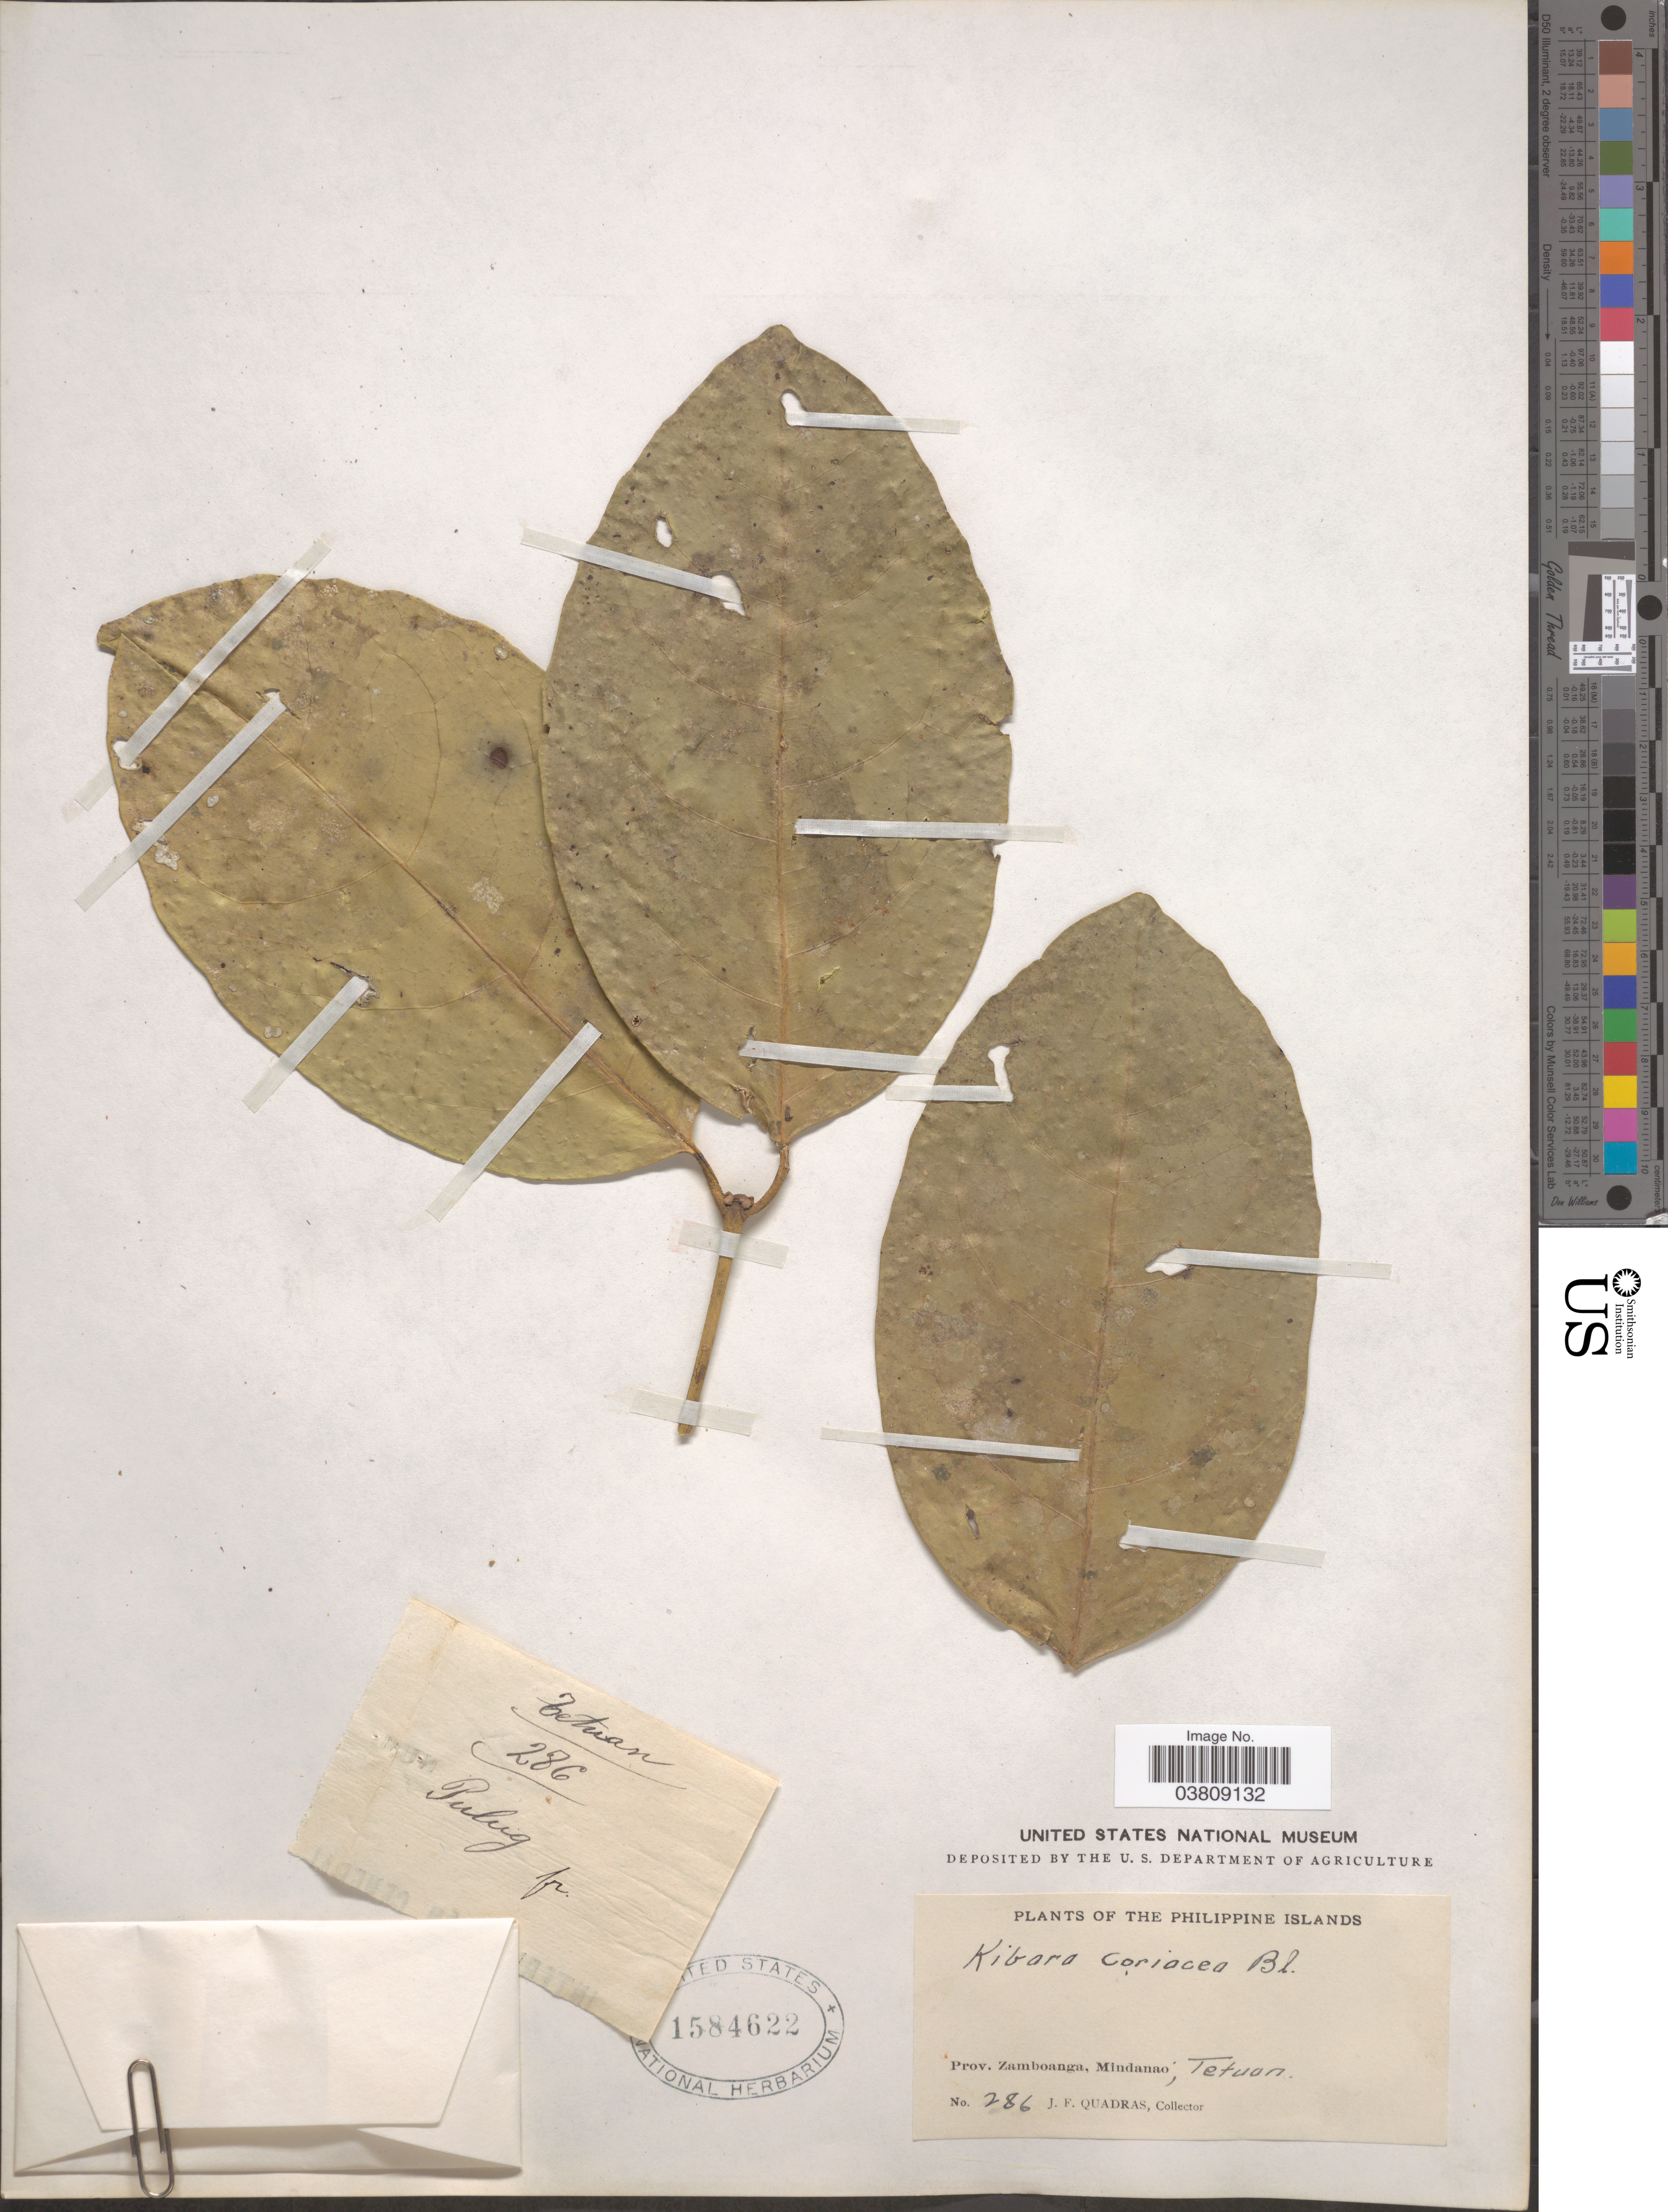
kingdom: Plantae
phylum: Tracheophyta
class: Magnoliopsida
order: Laurales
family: Monimiaceae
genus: Kibara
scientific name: Kibara coriacea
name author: (Blume) Hook. f. & Thomson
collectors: J. Quadras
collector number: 286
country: Philippines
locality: Philippine Islands. Prov. Zamboanga, Mindanao; Tetuan.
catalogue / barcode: US 1584622